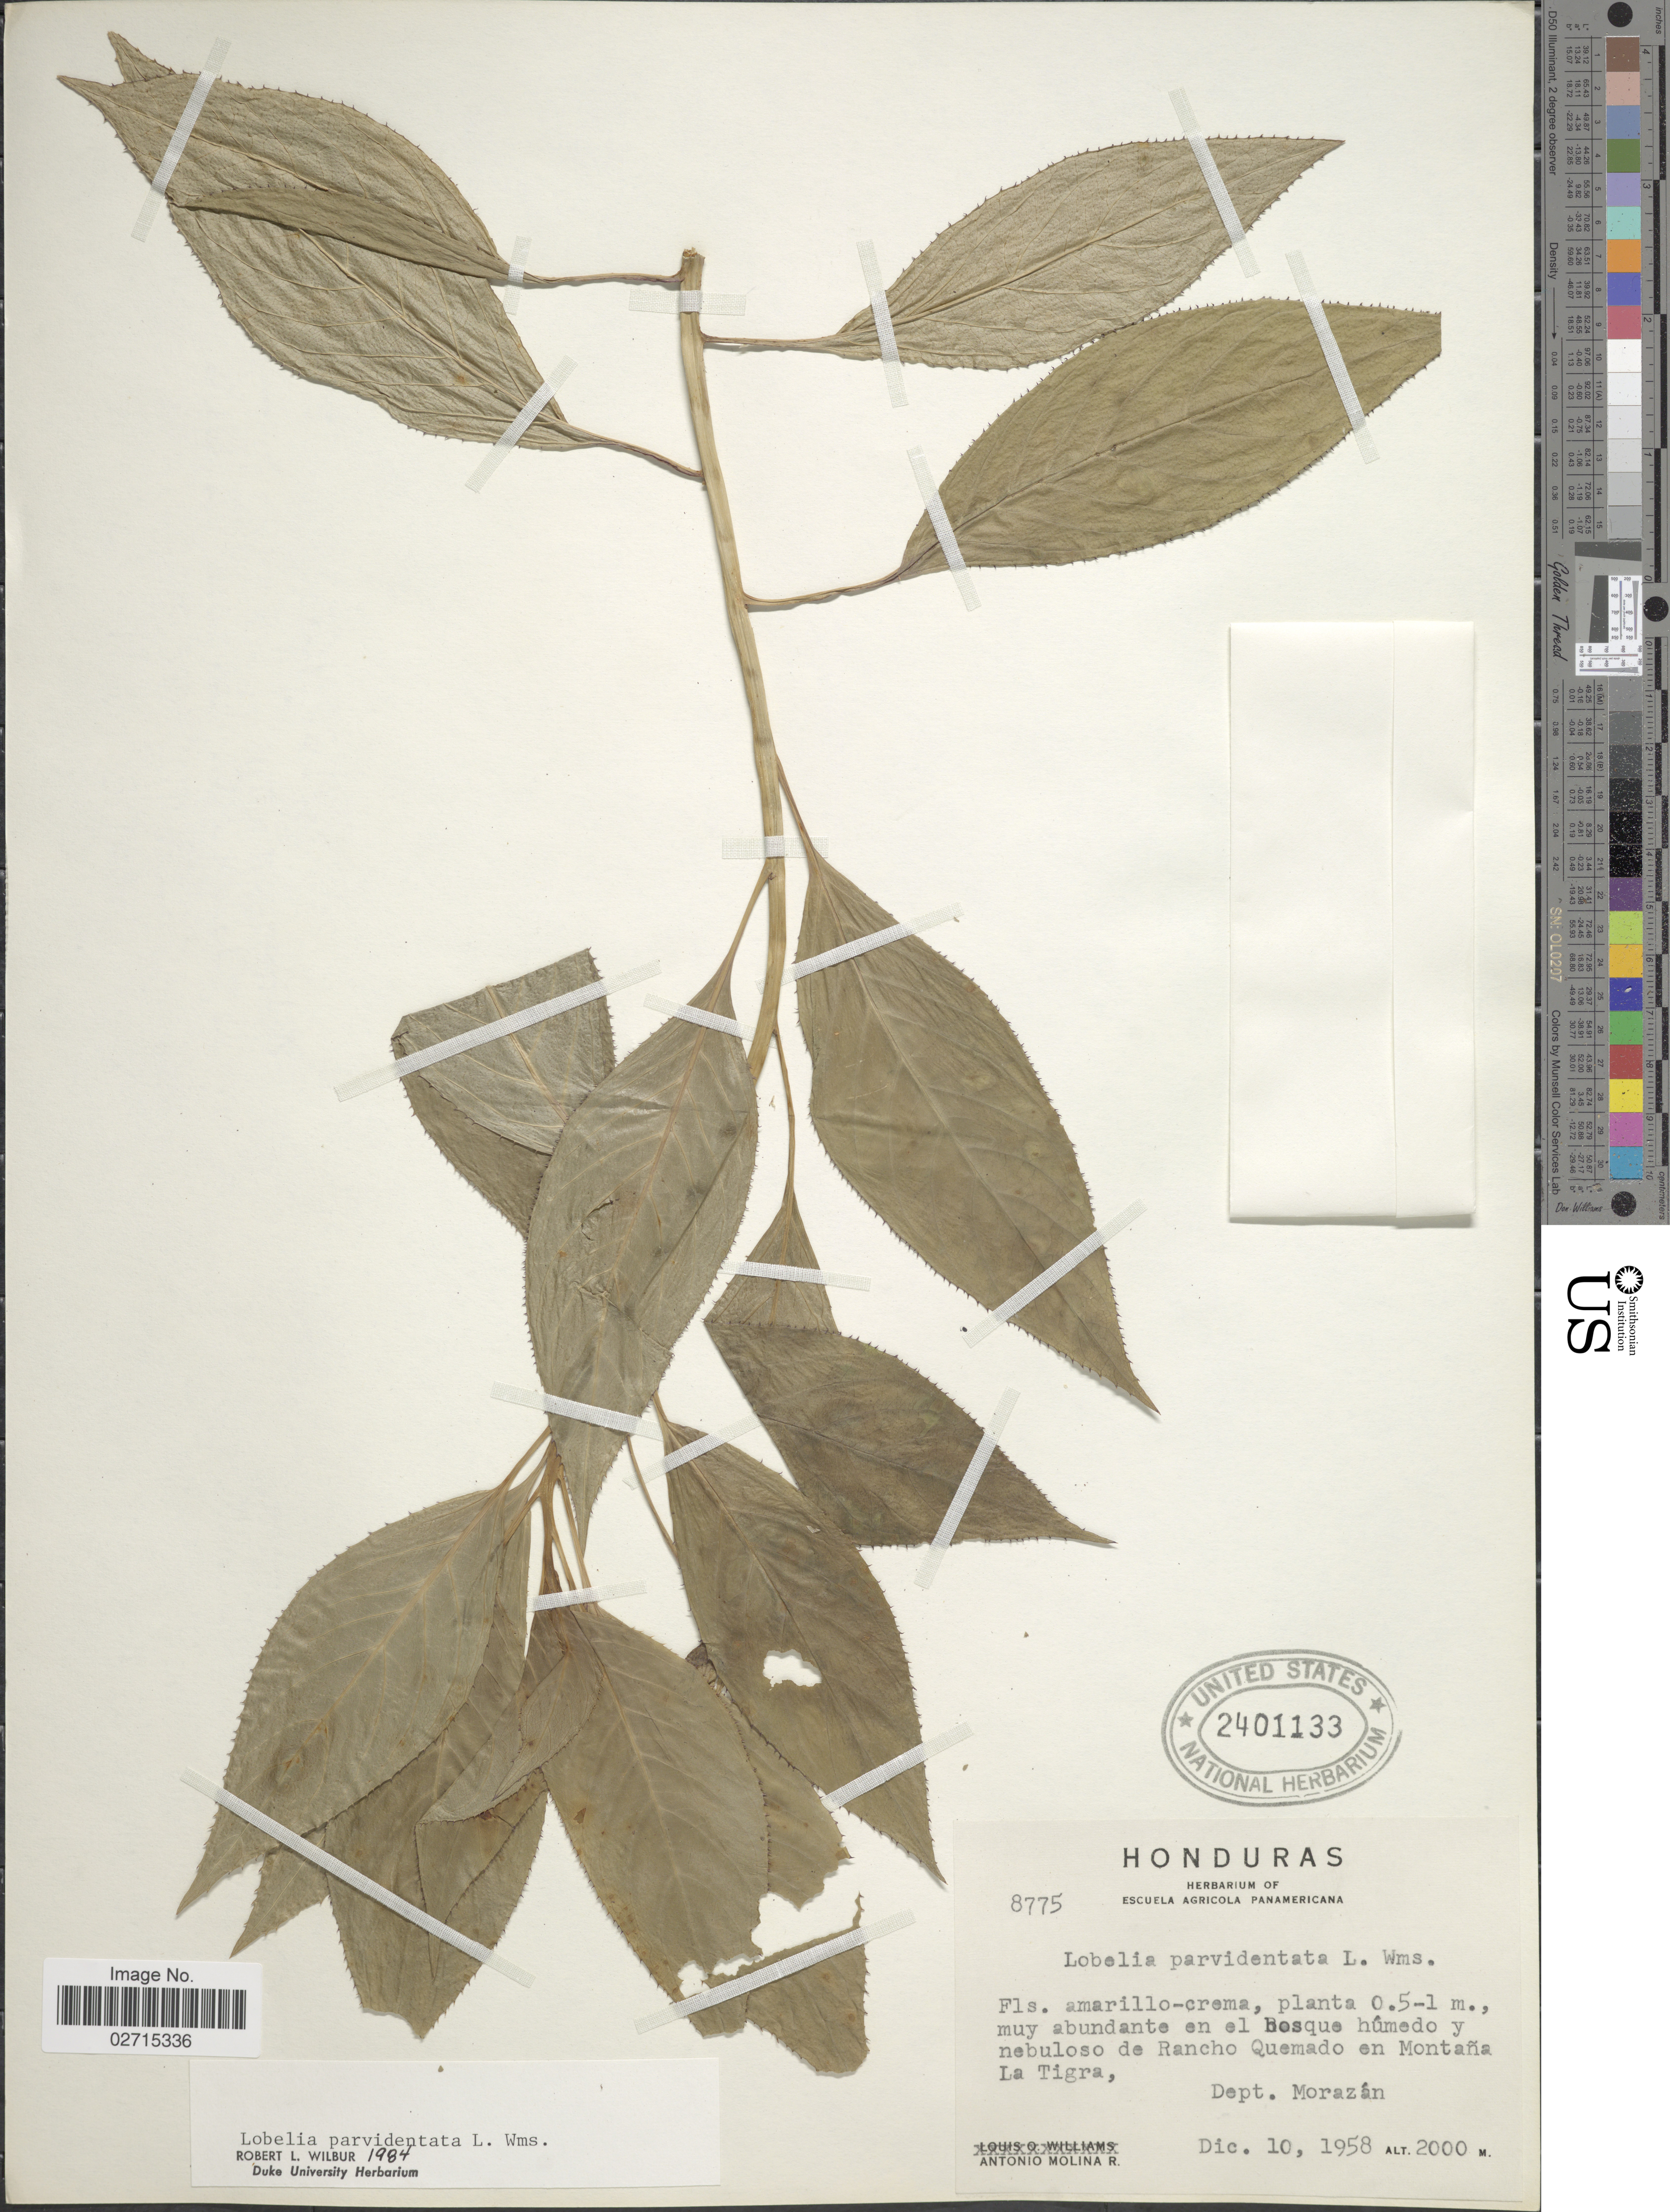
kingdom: Plantae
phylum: Tracheophyta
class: Magnoliopsida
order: Asterales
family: Campanulaceae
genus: Lobelia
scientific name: Lobelia parvidentata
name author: L.O. Williams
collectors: A. Molina R.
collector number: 8775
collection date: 1958-12-10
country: Honduras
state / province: Fco. Morazán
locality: Muy abundante en el bosque hûmedo y nebuloso de rancho Quemado en Montaña La Tigra, Dept. Morazán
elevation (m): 2000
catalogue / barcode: US 2401133